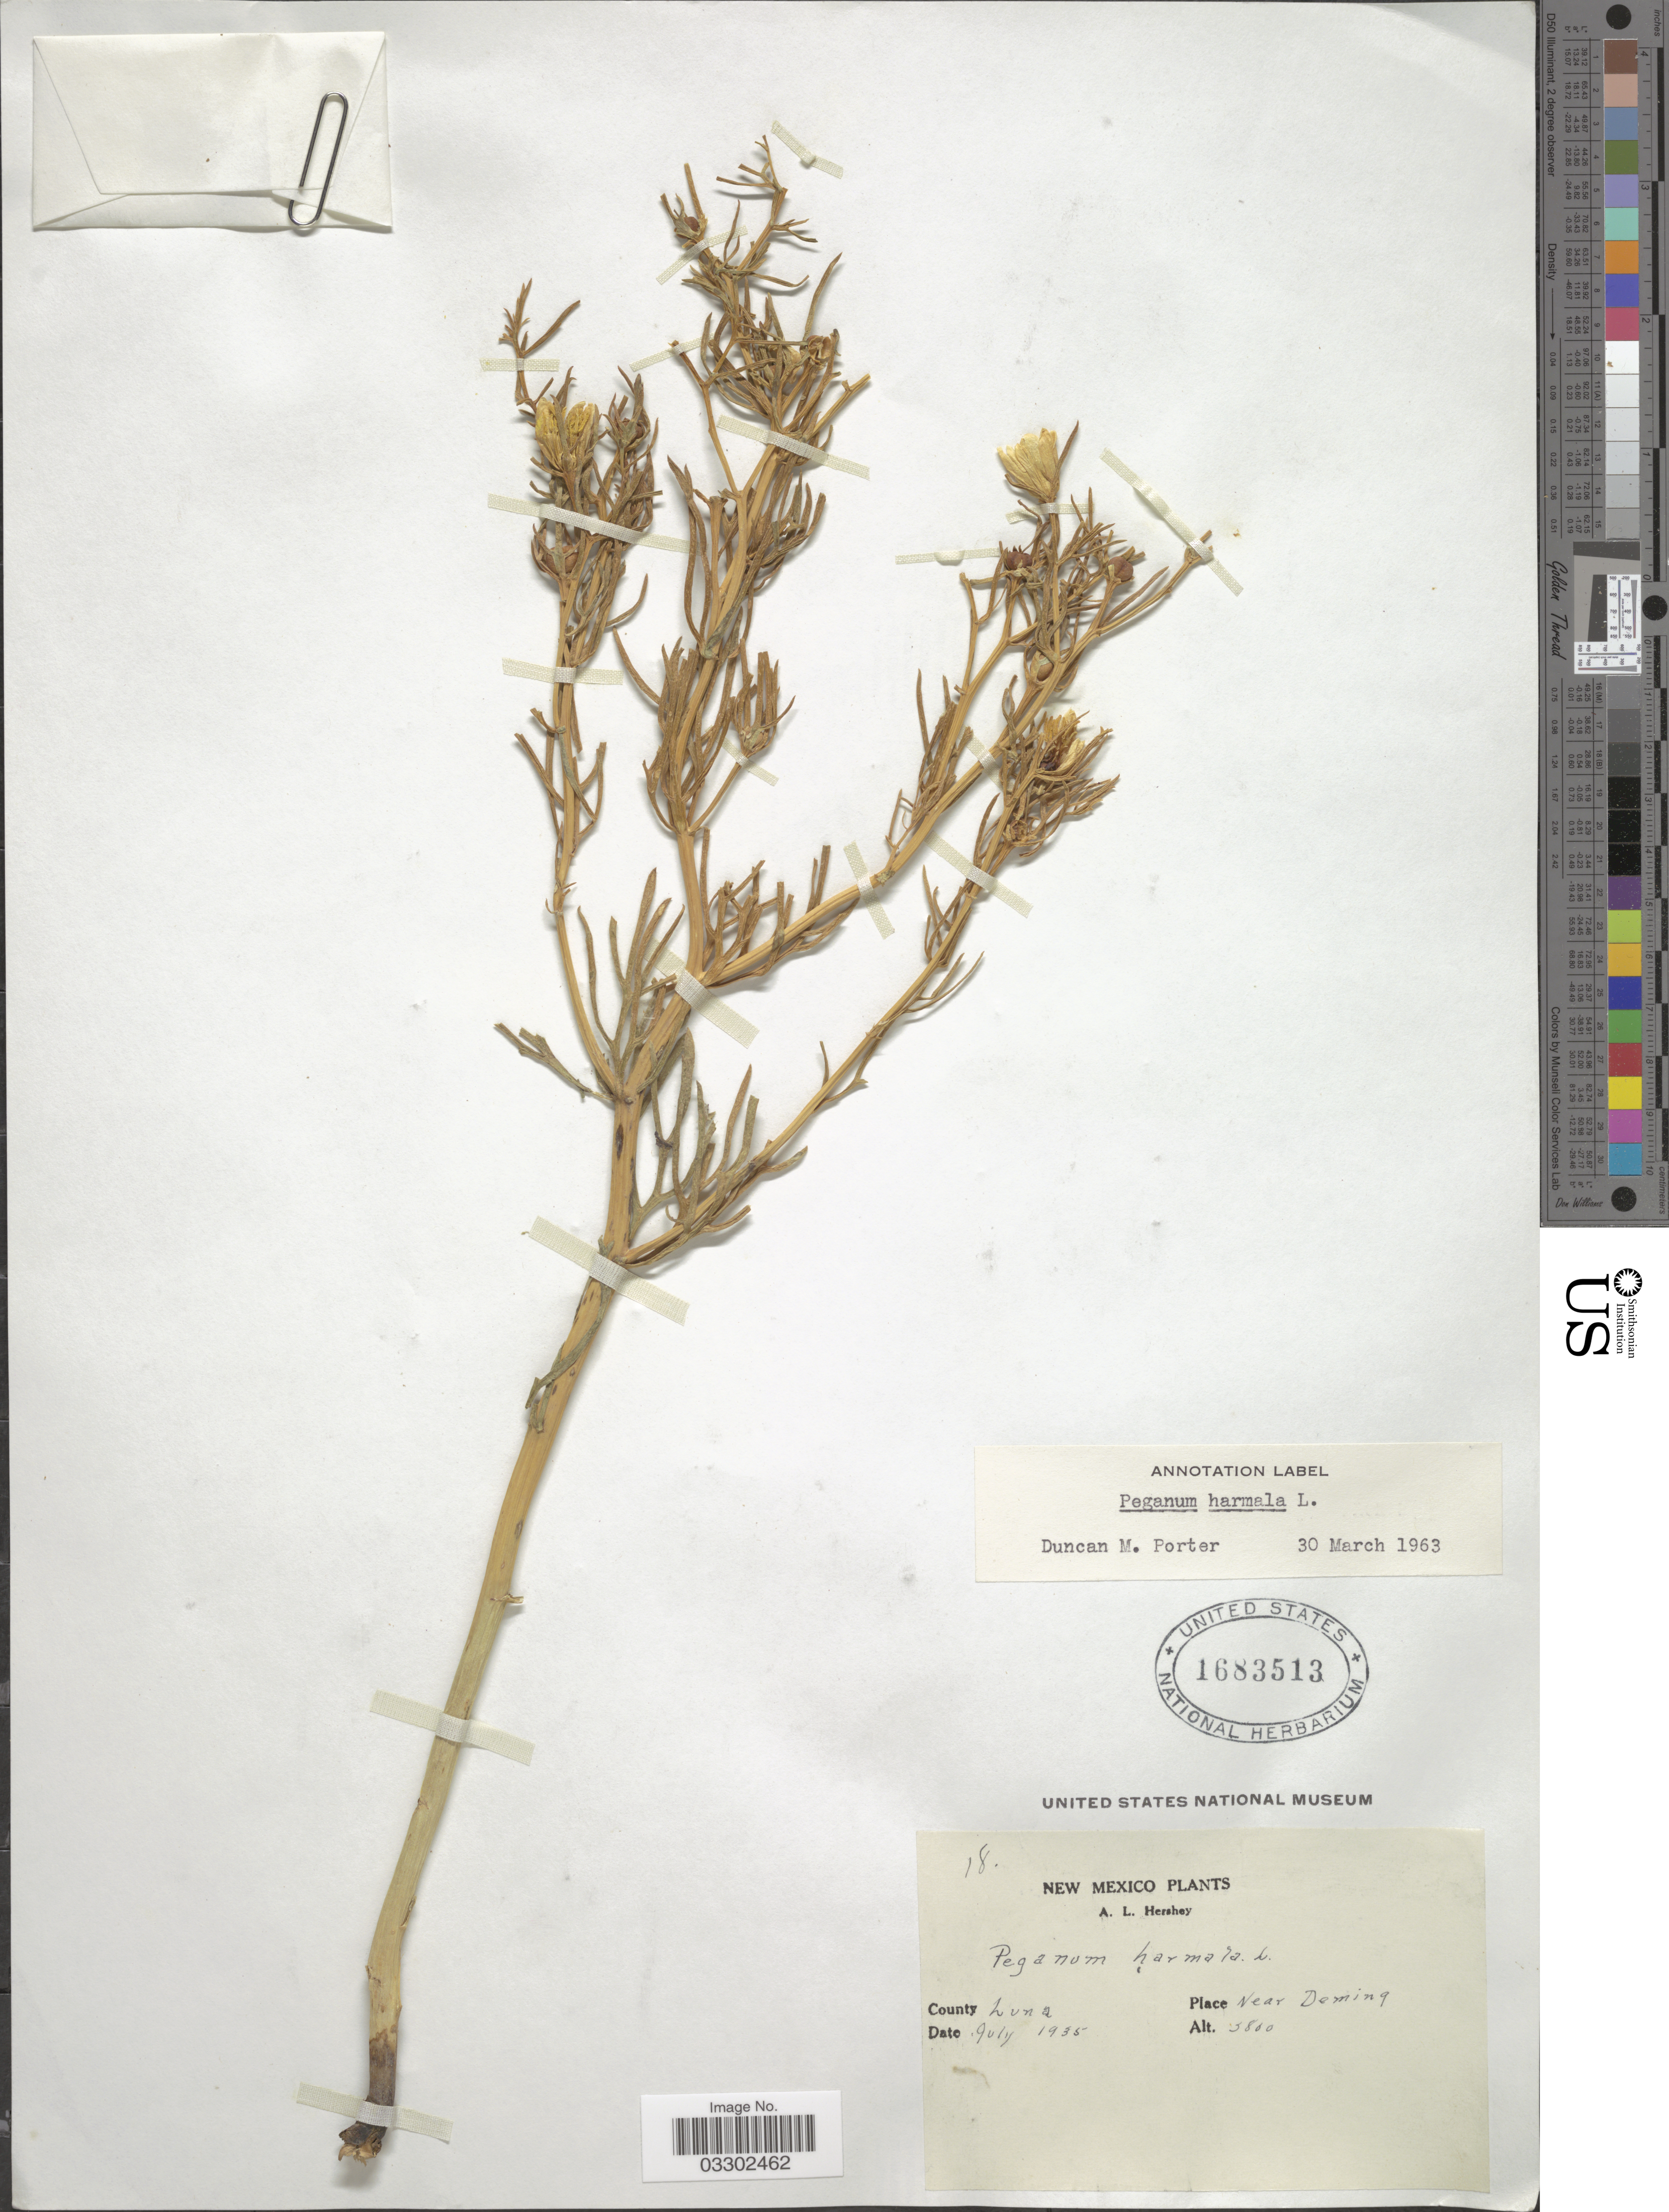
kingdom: Plantae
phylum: Tracheophyta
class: Magnoliopsida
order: Sapindales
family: Tetradiclidaceae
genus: Peganum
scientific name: Peganum harmala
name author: L.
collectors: A. Hershey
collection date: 1935-07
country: United States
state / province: New Mexico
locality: County Luna, Near Deming.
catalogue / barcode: US 1683513